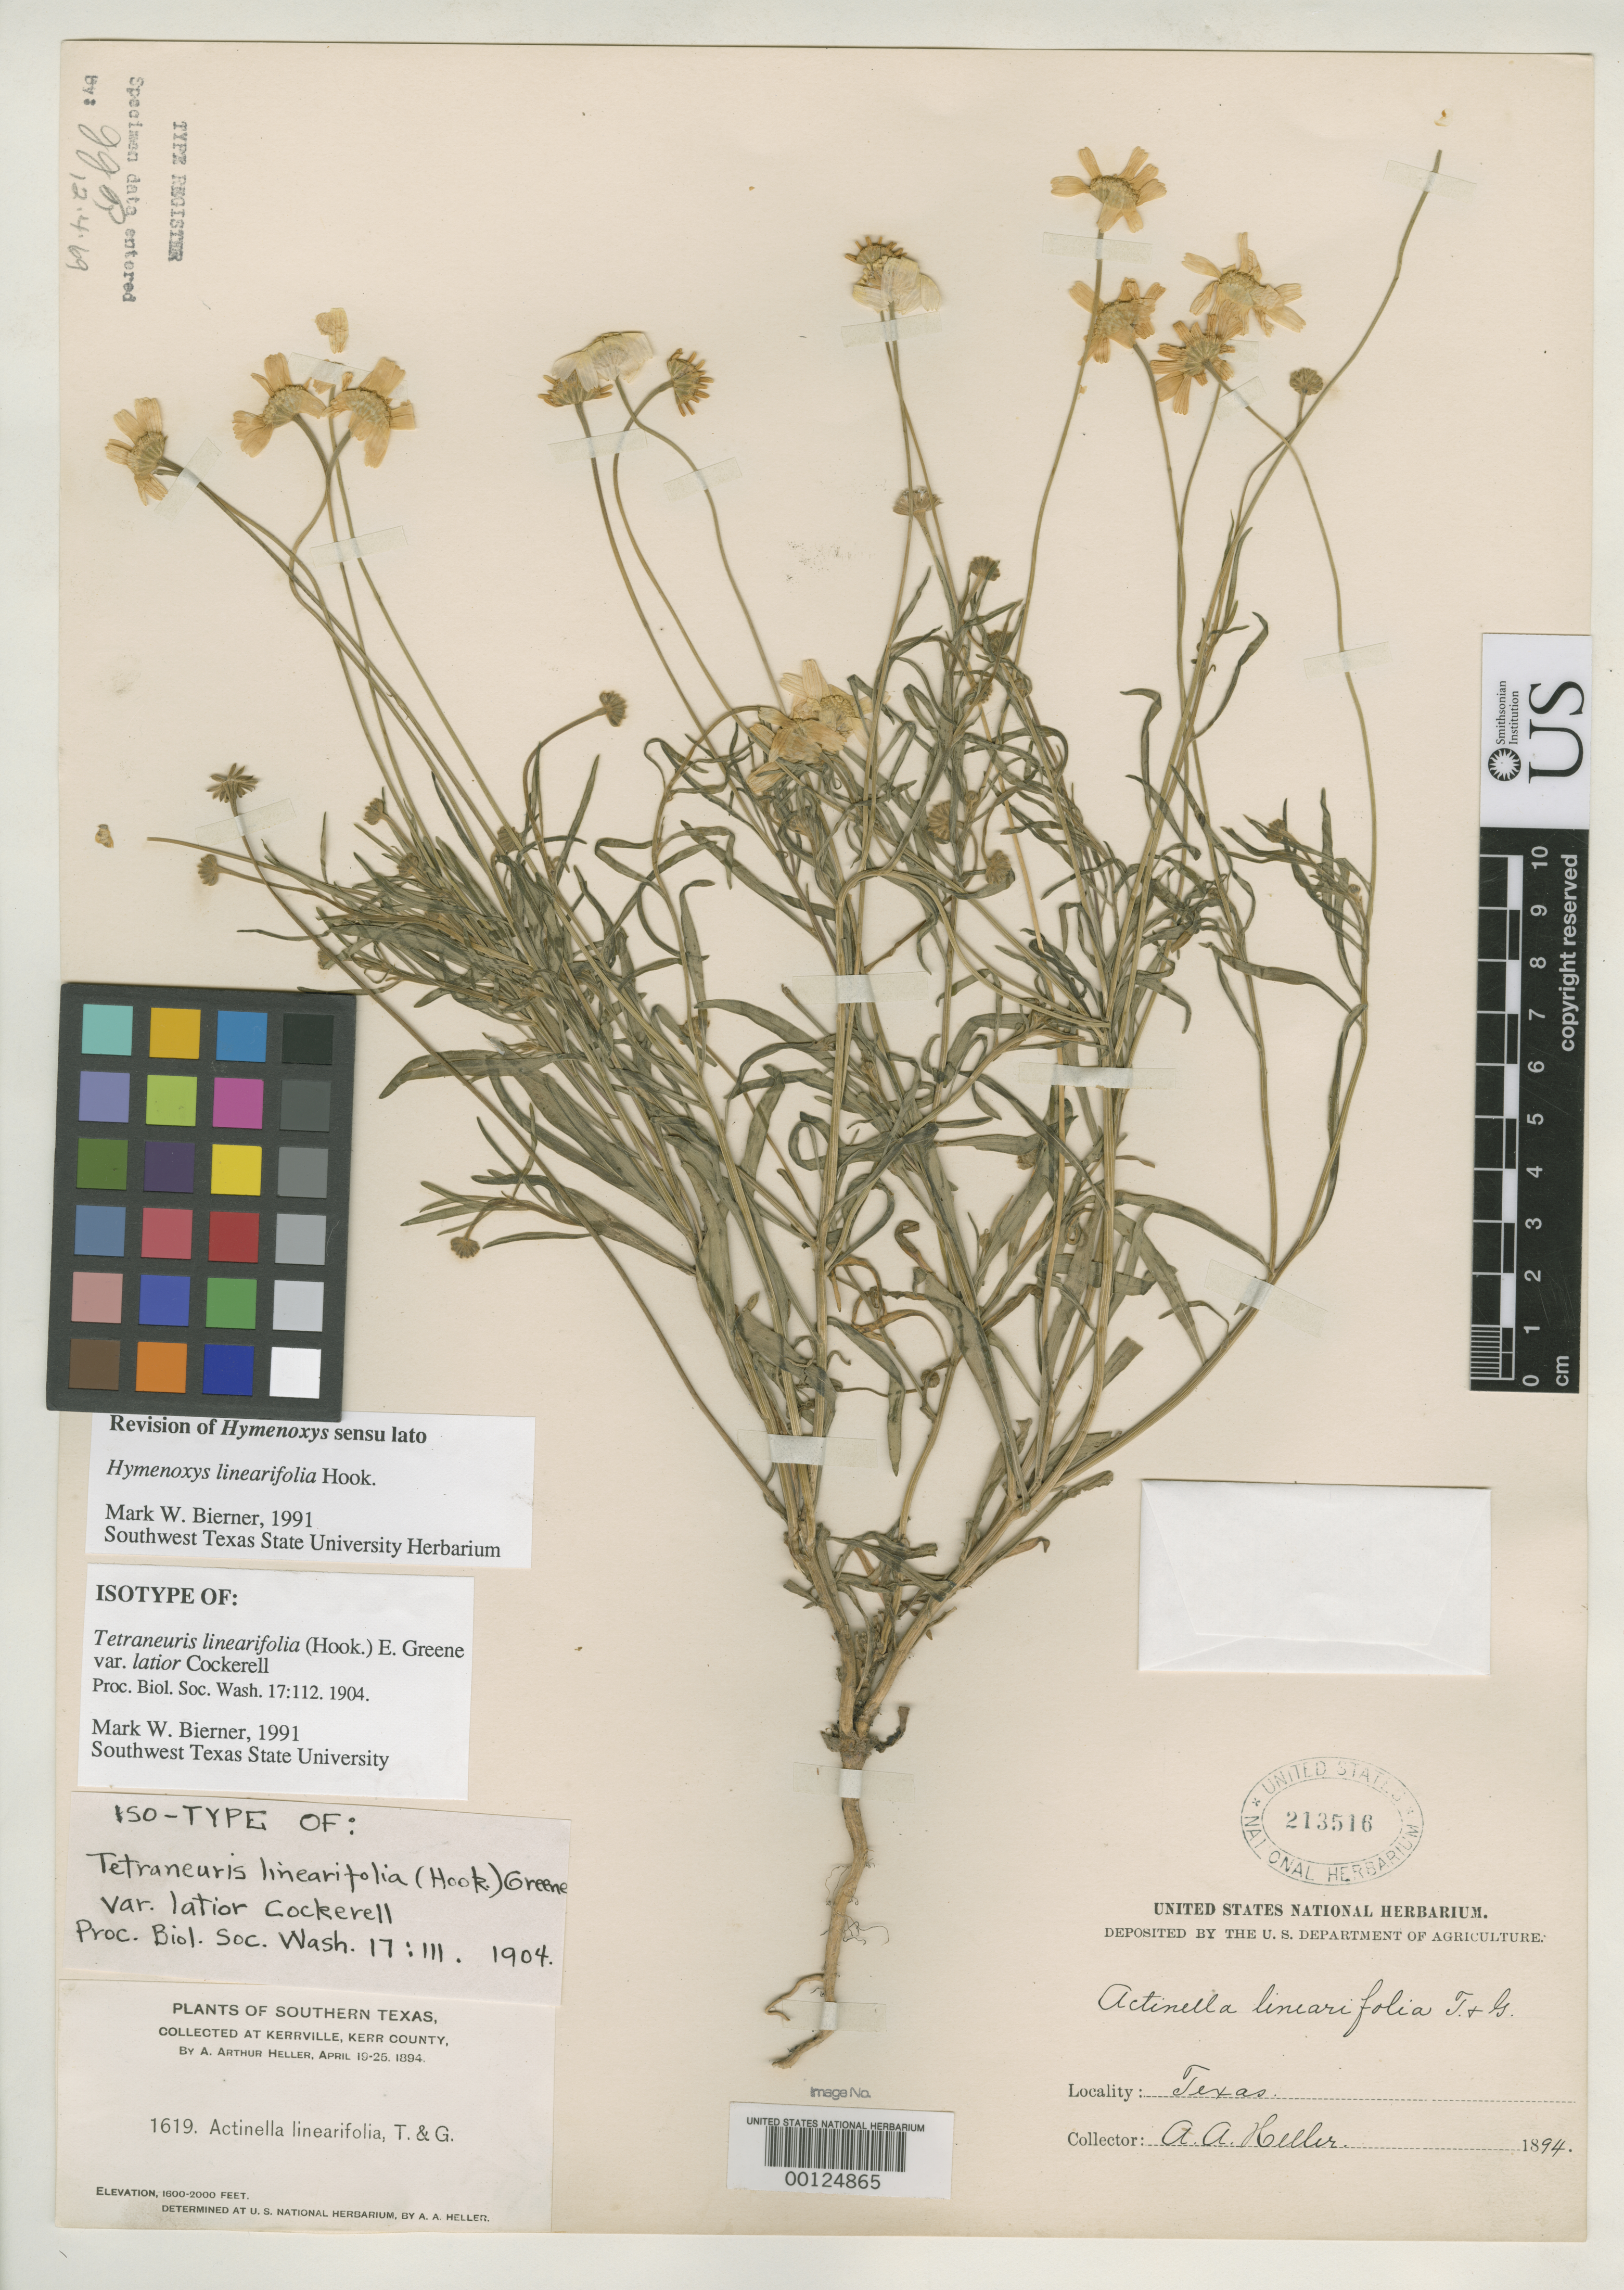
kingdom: Plantae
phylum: Tracheophyta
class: Magnoliopsida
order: Asterales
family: Asteraceae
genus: Tetraneuris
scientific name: Tetraneuris linearifolia var. latior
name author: Cockerell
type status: Isotype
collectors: A. A. Heller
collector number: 1619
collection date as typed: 19 Apr 1894 to 25 Apr 1894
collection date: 1894-04-19/1894-04-25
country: United States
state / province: Texas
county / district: Kerr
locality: Kerrville.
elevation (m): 488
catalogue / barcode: US 213516